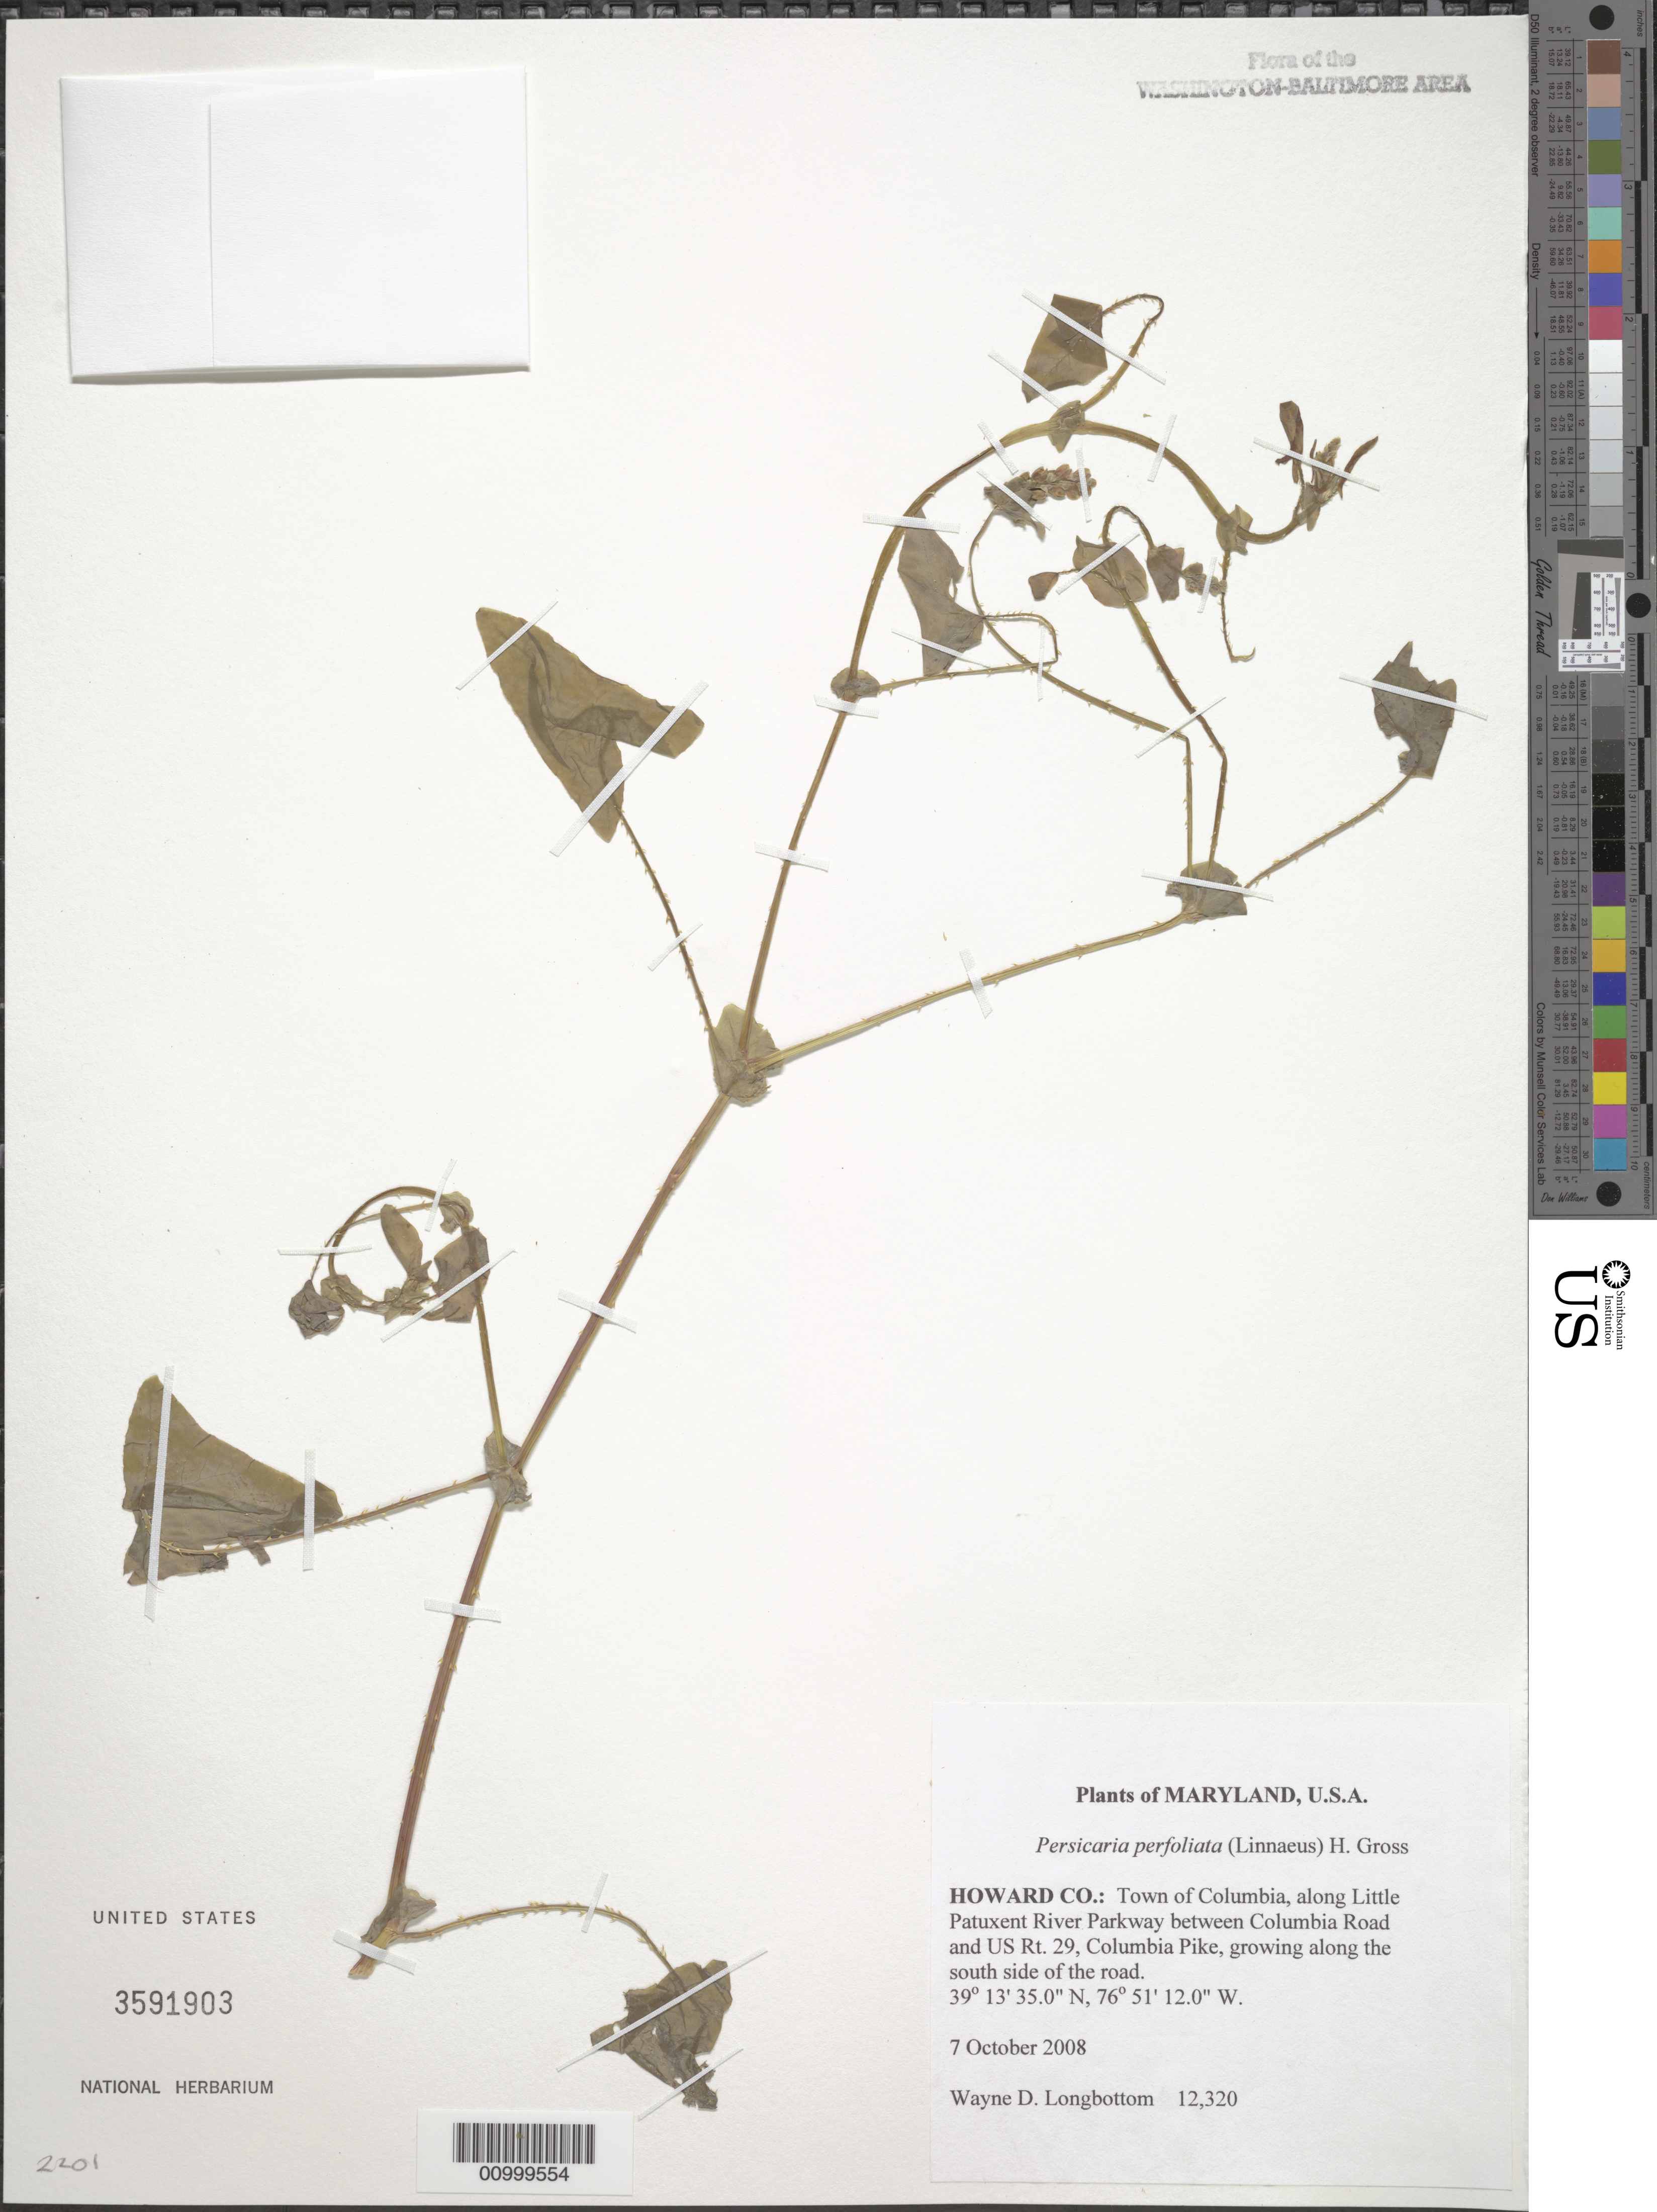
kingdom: Plantae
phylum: Tracheophyta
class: Magnoliopsida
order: Caryophyllales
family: Polygonaceae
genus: Persicaria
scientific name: Persicaria perfoliata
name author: (L.) H. Gross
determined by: Atha, D. E.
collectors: W. D. Longbottom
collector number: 12320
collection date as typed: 7 October 2008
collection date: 2008-10-07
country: United States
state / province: Maryland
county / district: Howard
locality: Town of Columbia, along Little Patuxent River Parkway between Columbia Road and US Rt. 29, Columbia Pike.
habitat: growing along the south side of the road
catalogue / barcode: US 3591903